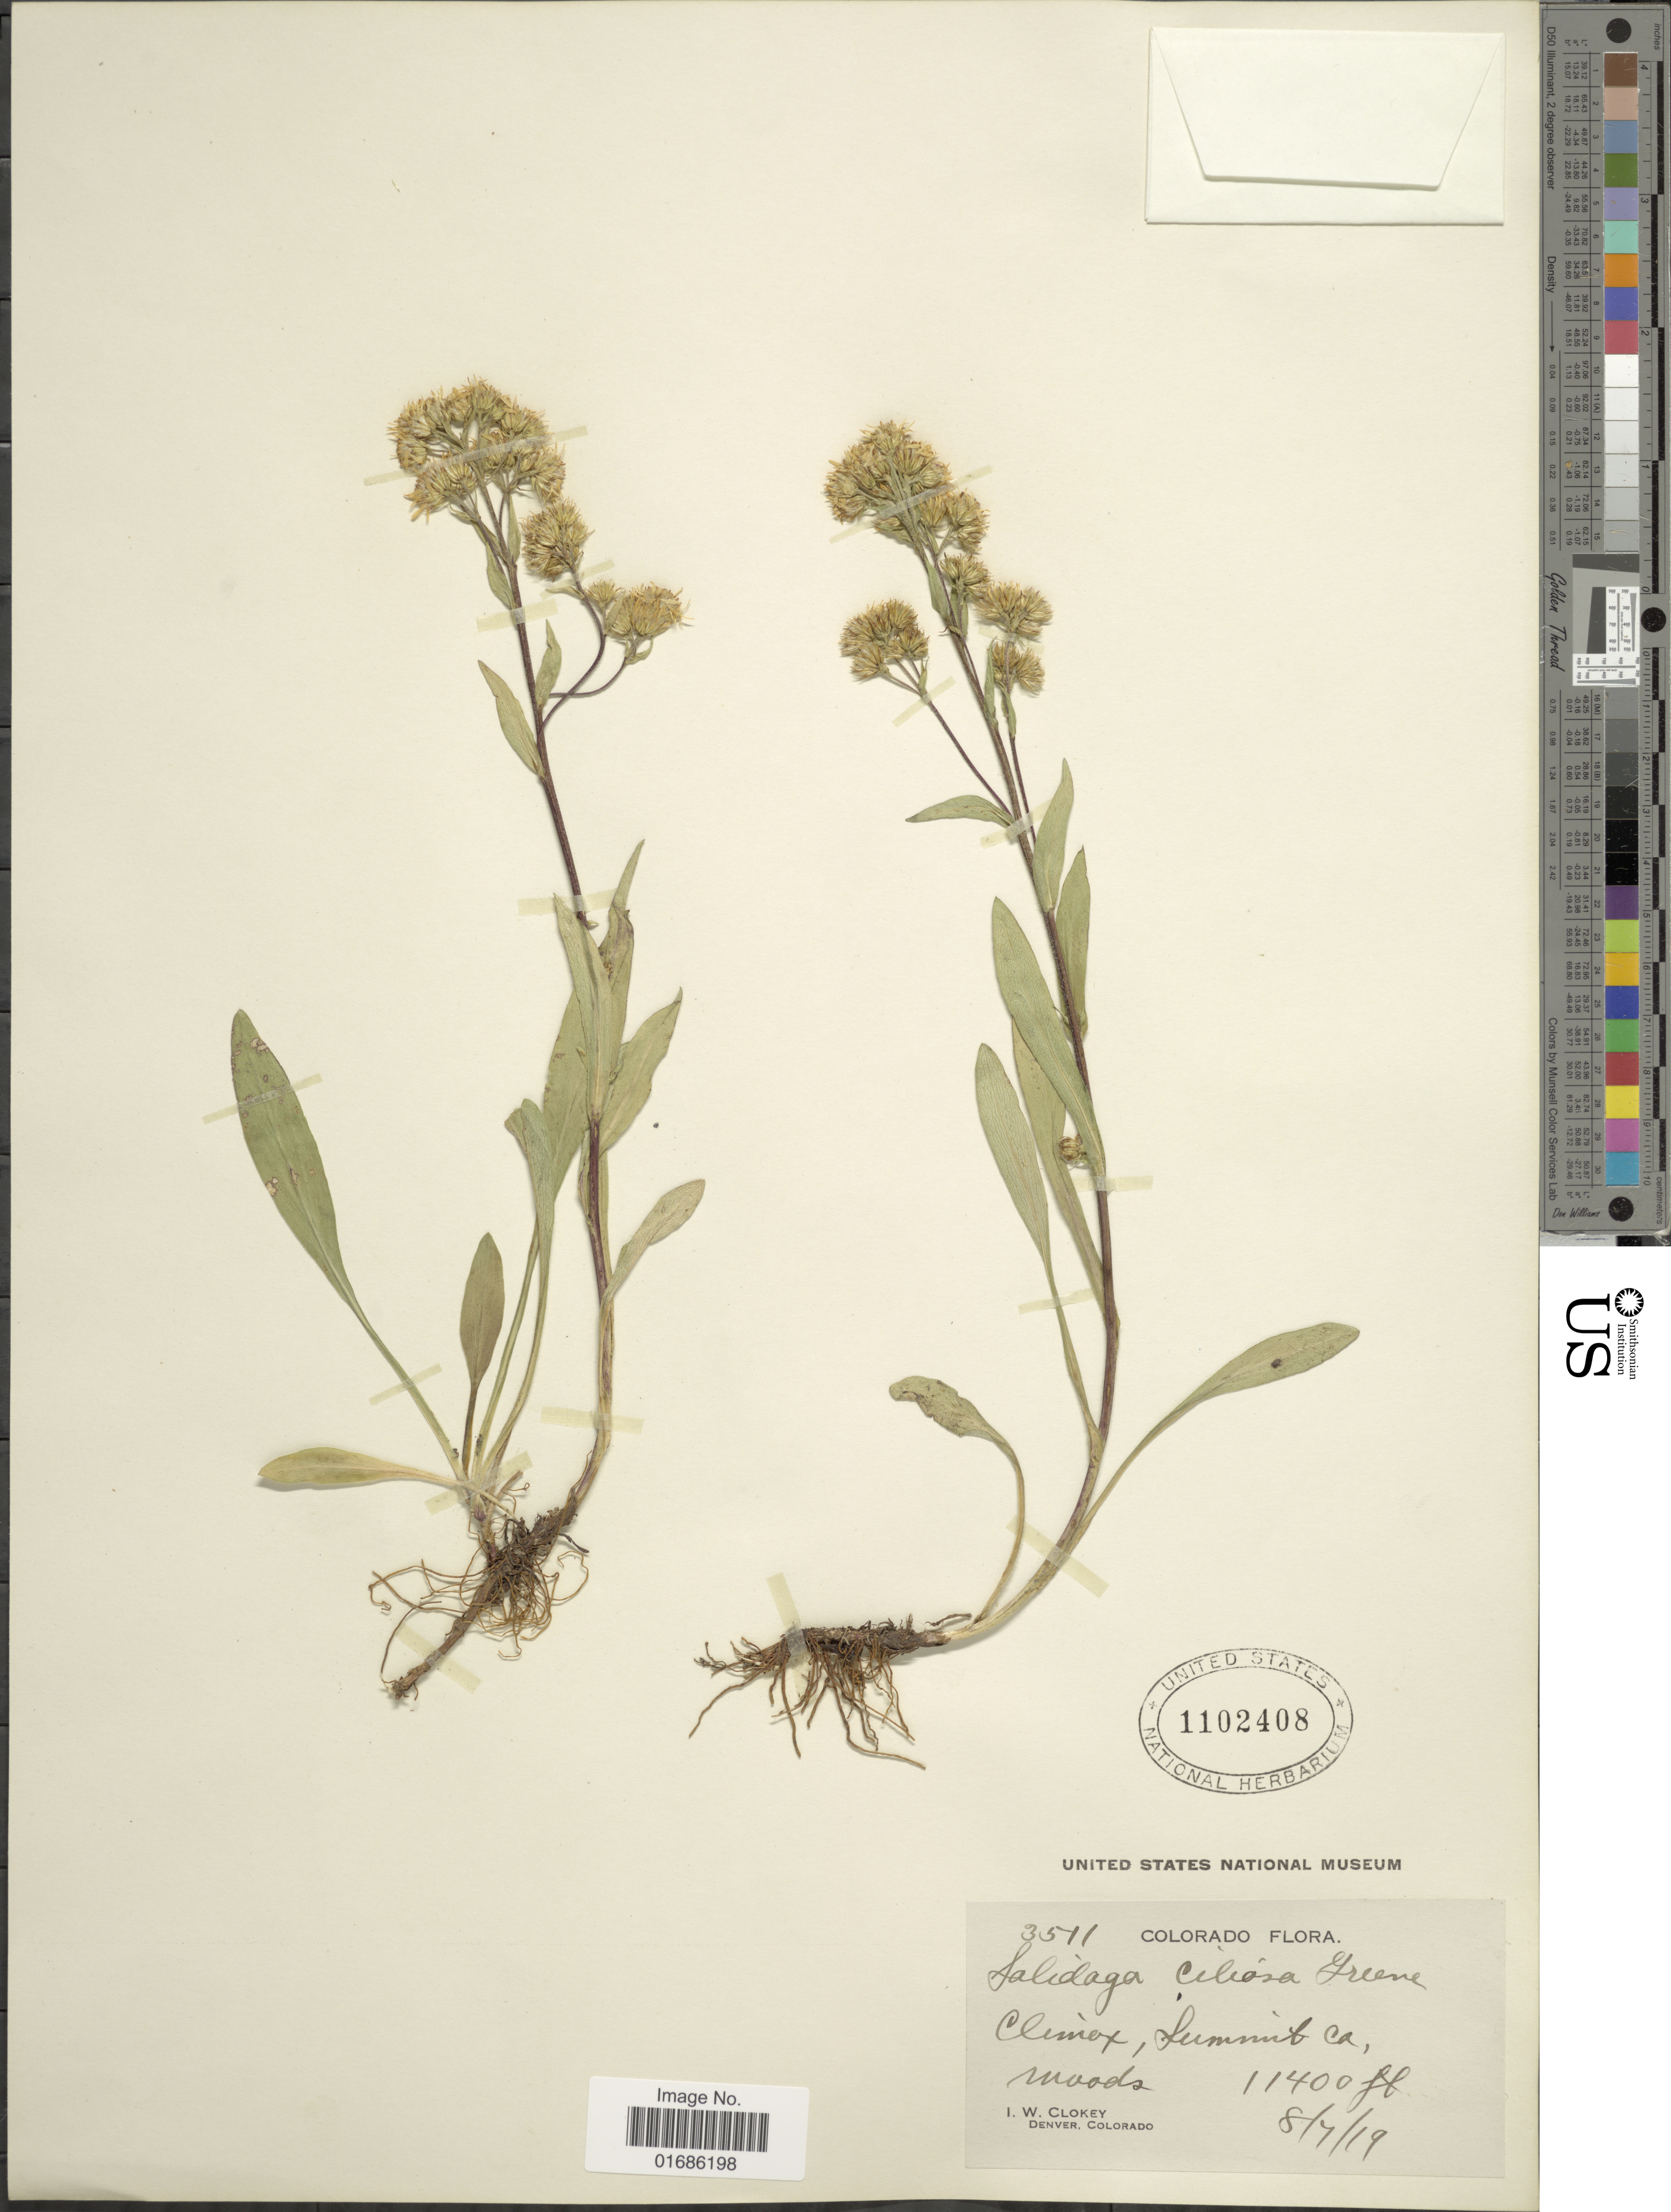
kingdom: Plantae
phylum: Tracheophyta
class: Magnoliopsida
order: Asterales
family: Asteraceae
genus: Solidago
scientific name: Solidago ciliosa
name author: Greene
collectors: I. W. Clokey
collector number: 3511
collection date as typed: Transcribed d/m/y: 7/8/19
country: United States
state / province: Colorado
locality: Climax, Summit Ca.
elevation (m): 3475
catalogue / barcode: US 1102408